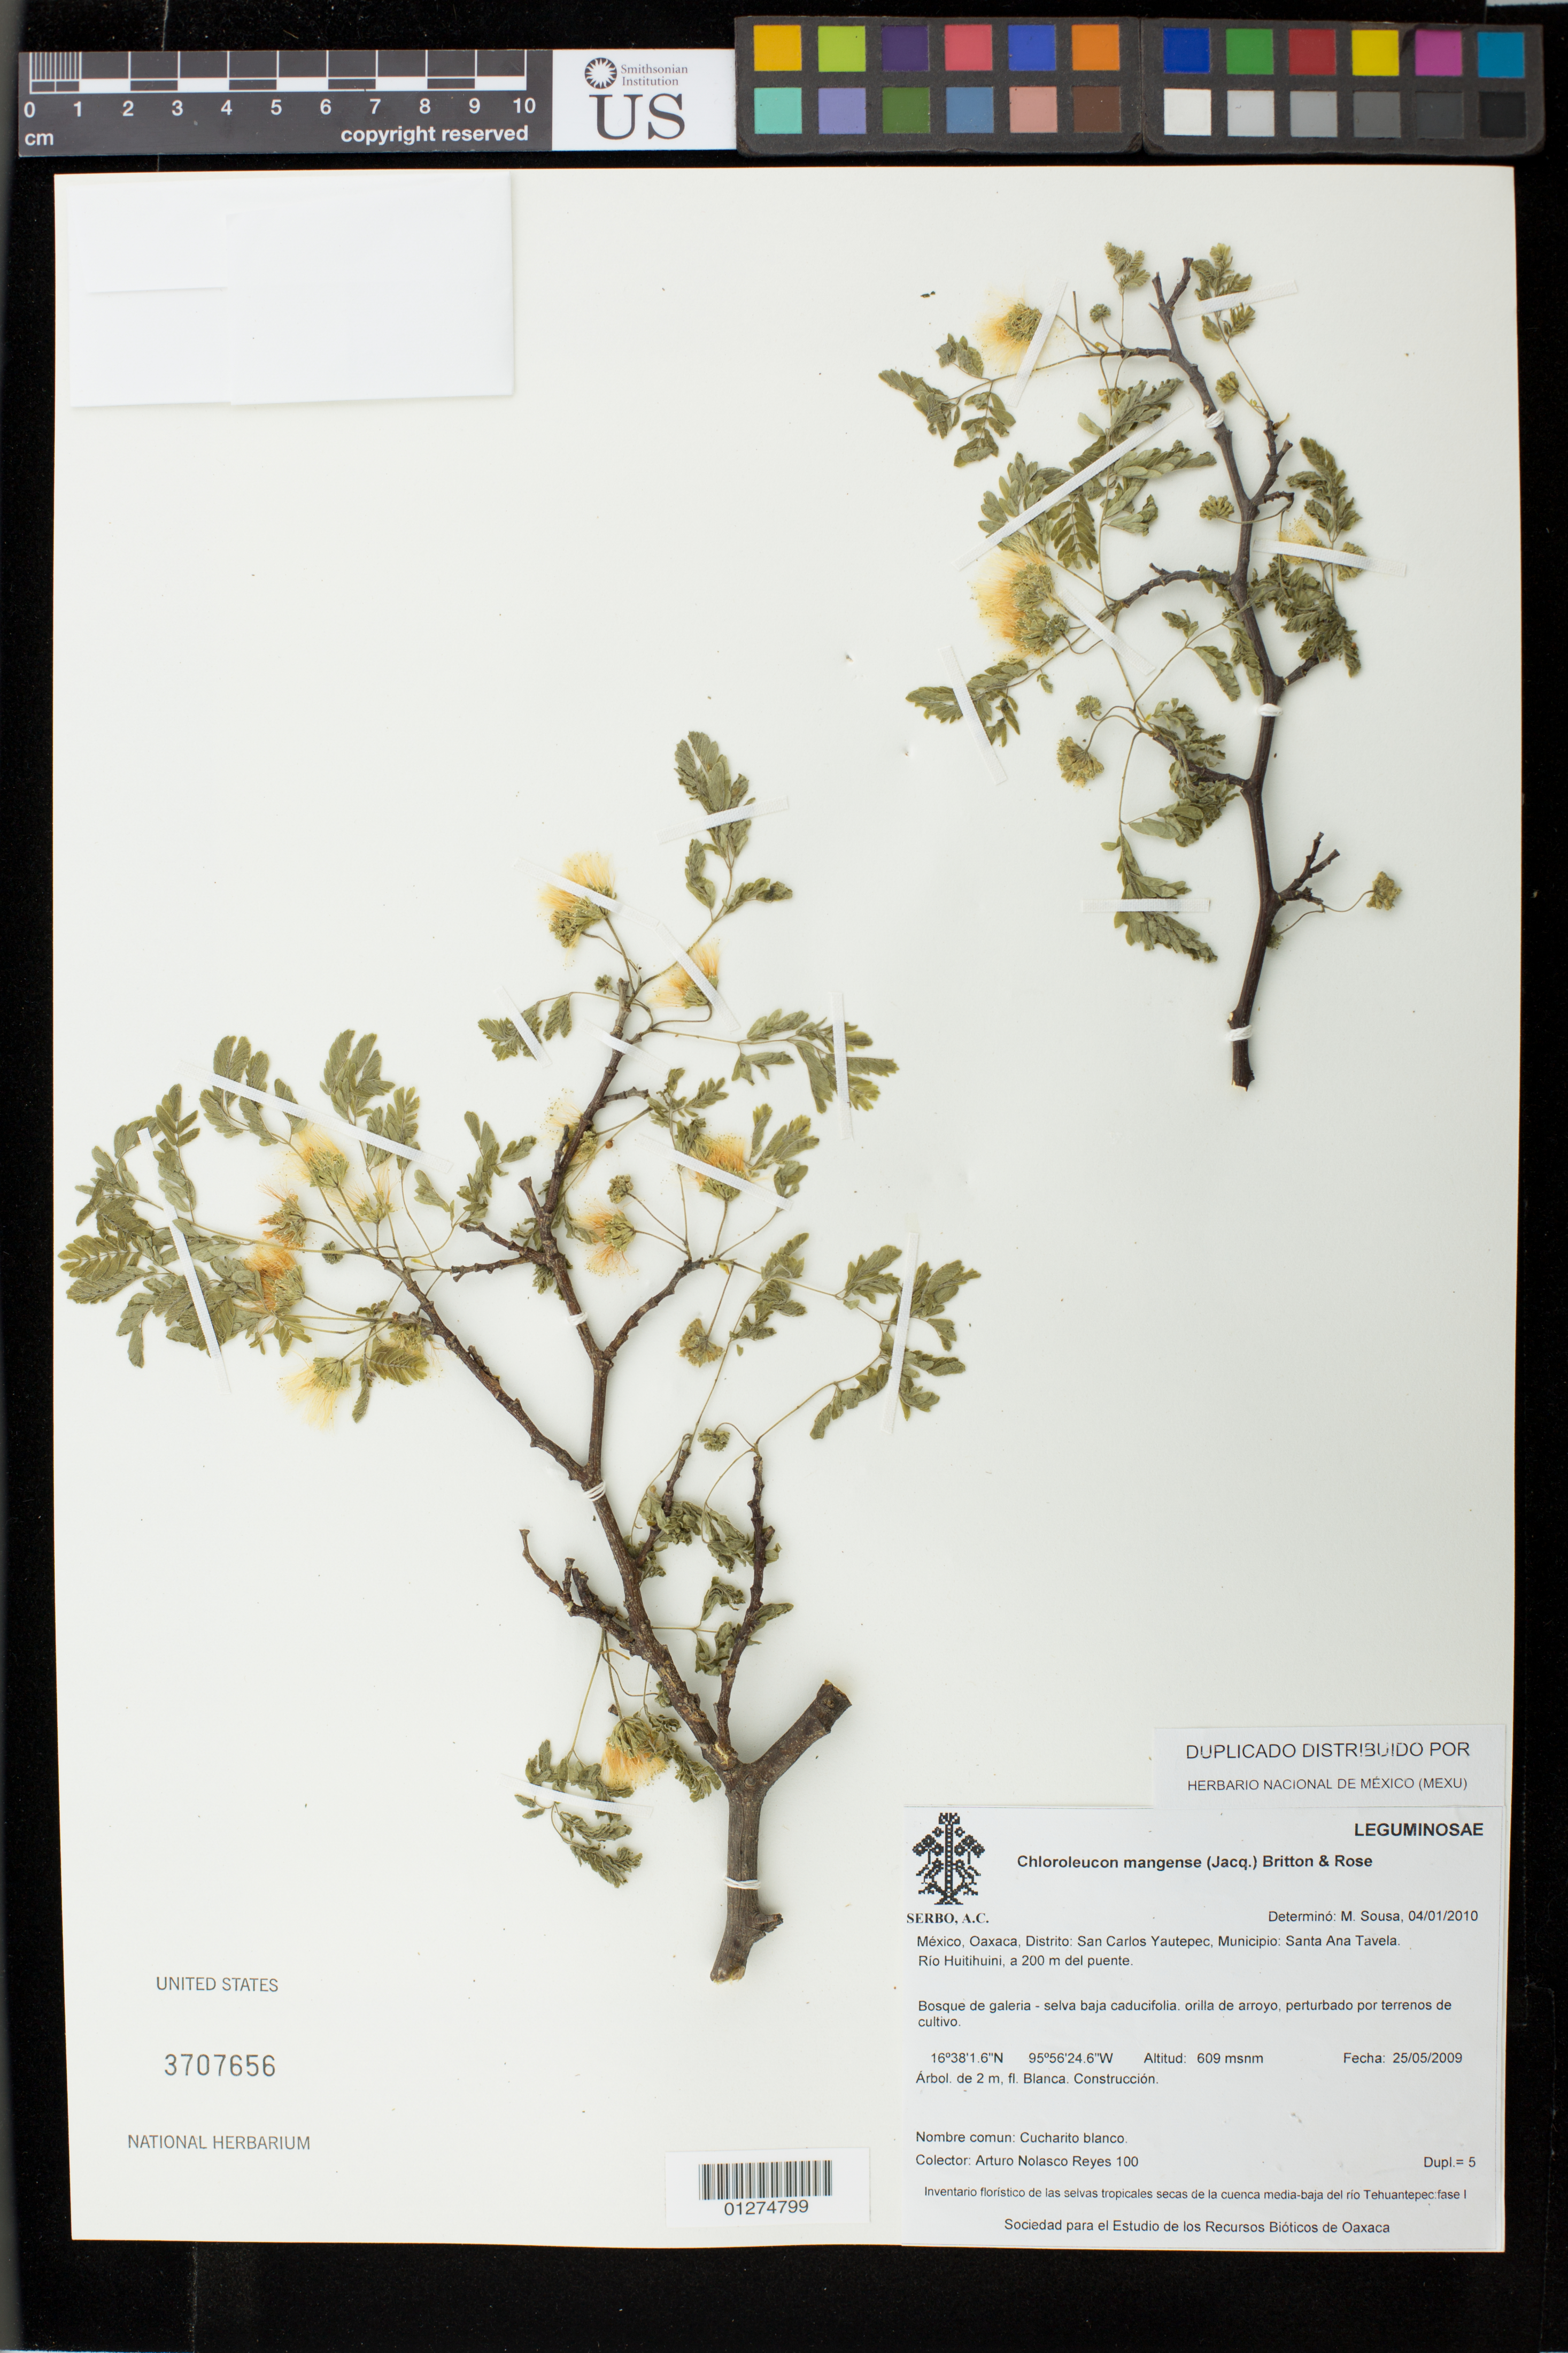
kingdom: Plantae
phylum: Tracheophyta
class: Magnoliopsida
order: Fabales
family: Fabaceae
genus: Chloroleucon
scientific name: Chloroleucon mangense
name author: (Jacq.) Britton & Rose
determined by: Sousa, M.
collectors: A. Nolasco Reyes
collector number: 100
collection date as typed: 25/05/2009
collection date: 2009-05-25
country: Mexico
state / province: Oaxaca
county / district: Yautepec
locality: Distrito: San Carlos Yautepec, Municipio: Santa Ana Tavela, Rio Huitihuini, a 200 m del puente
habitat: bosque de galeria - selva baja caducifolia. orilla de arroyo.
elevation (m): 609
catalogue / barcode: US 3707656